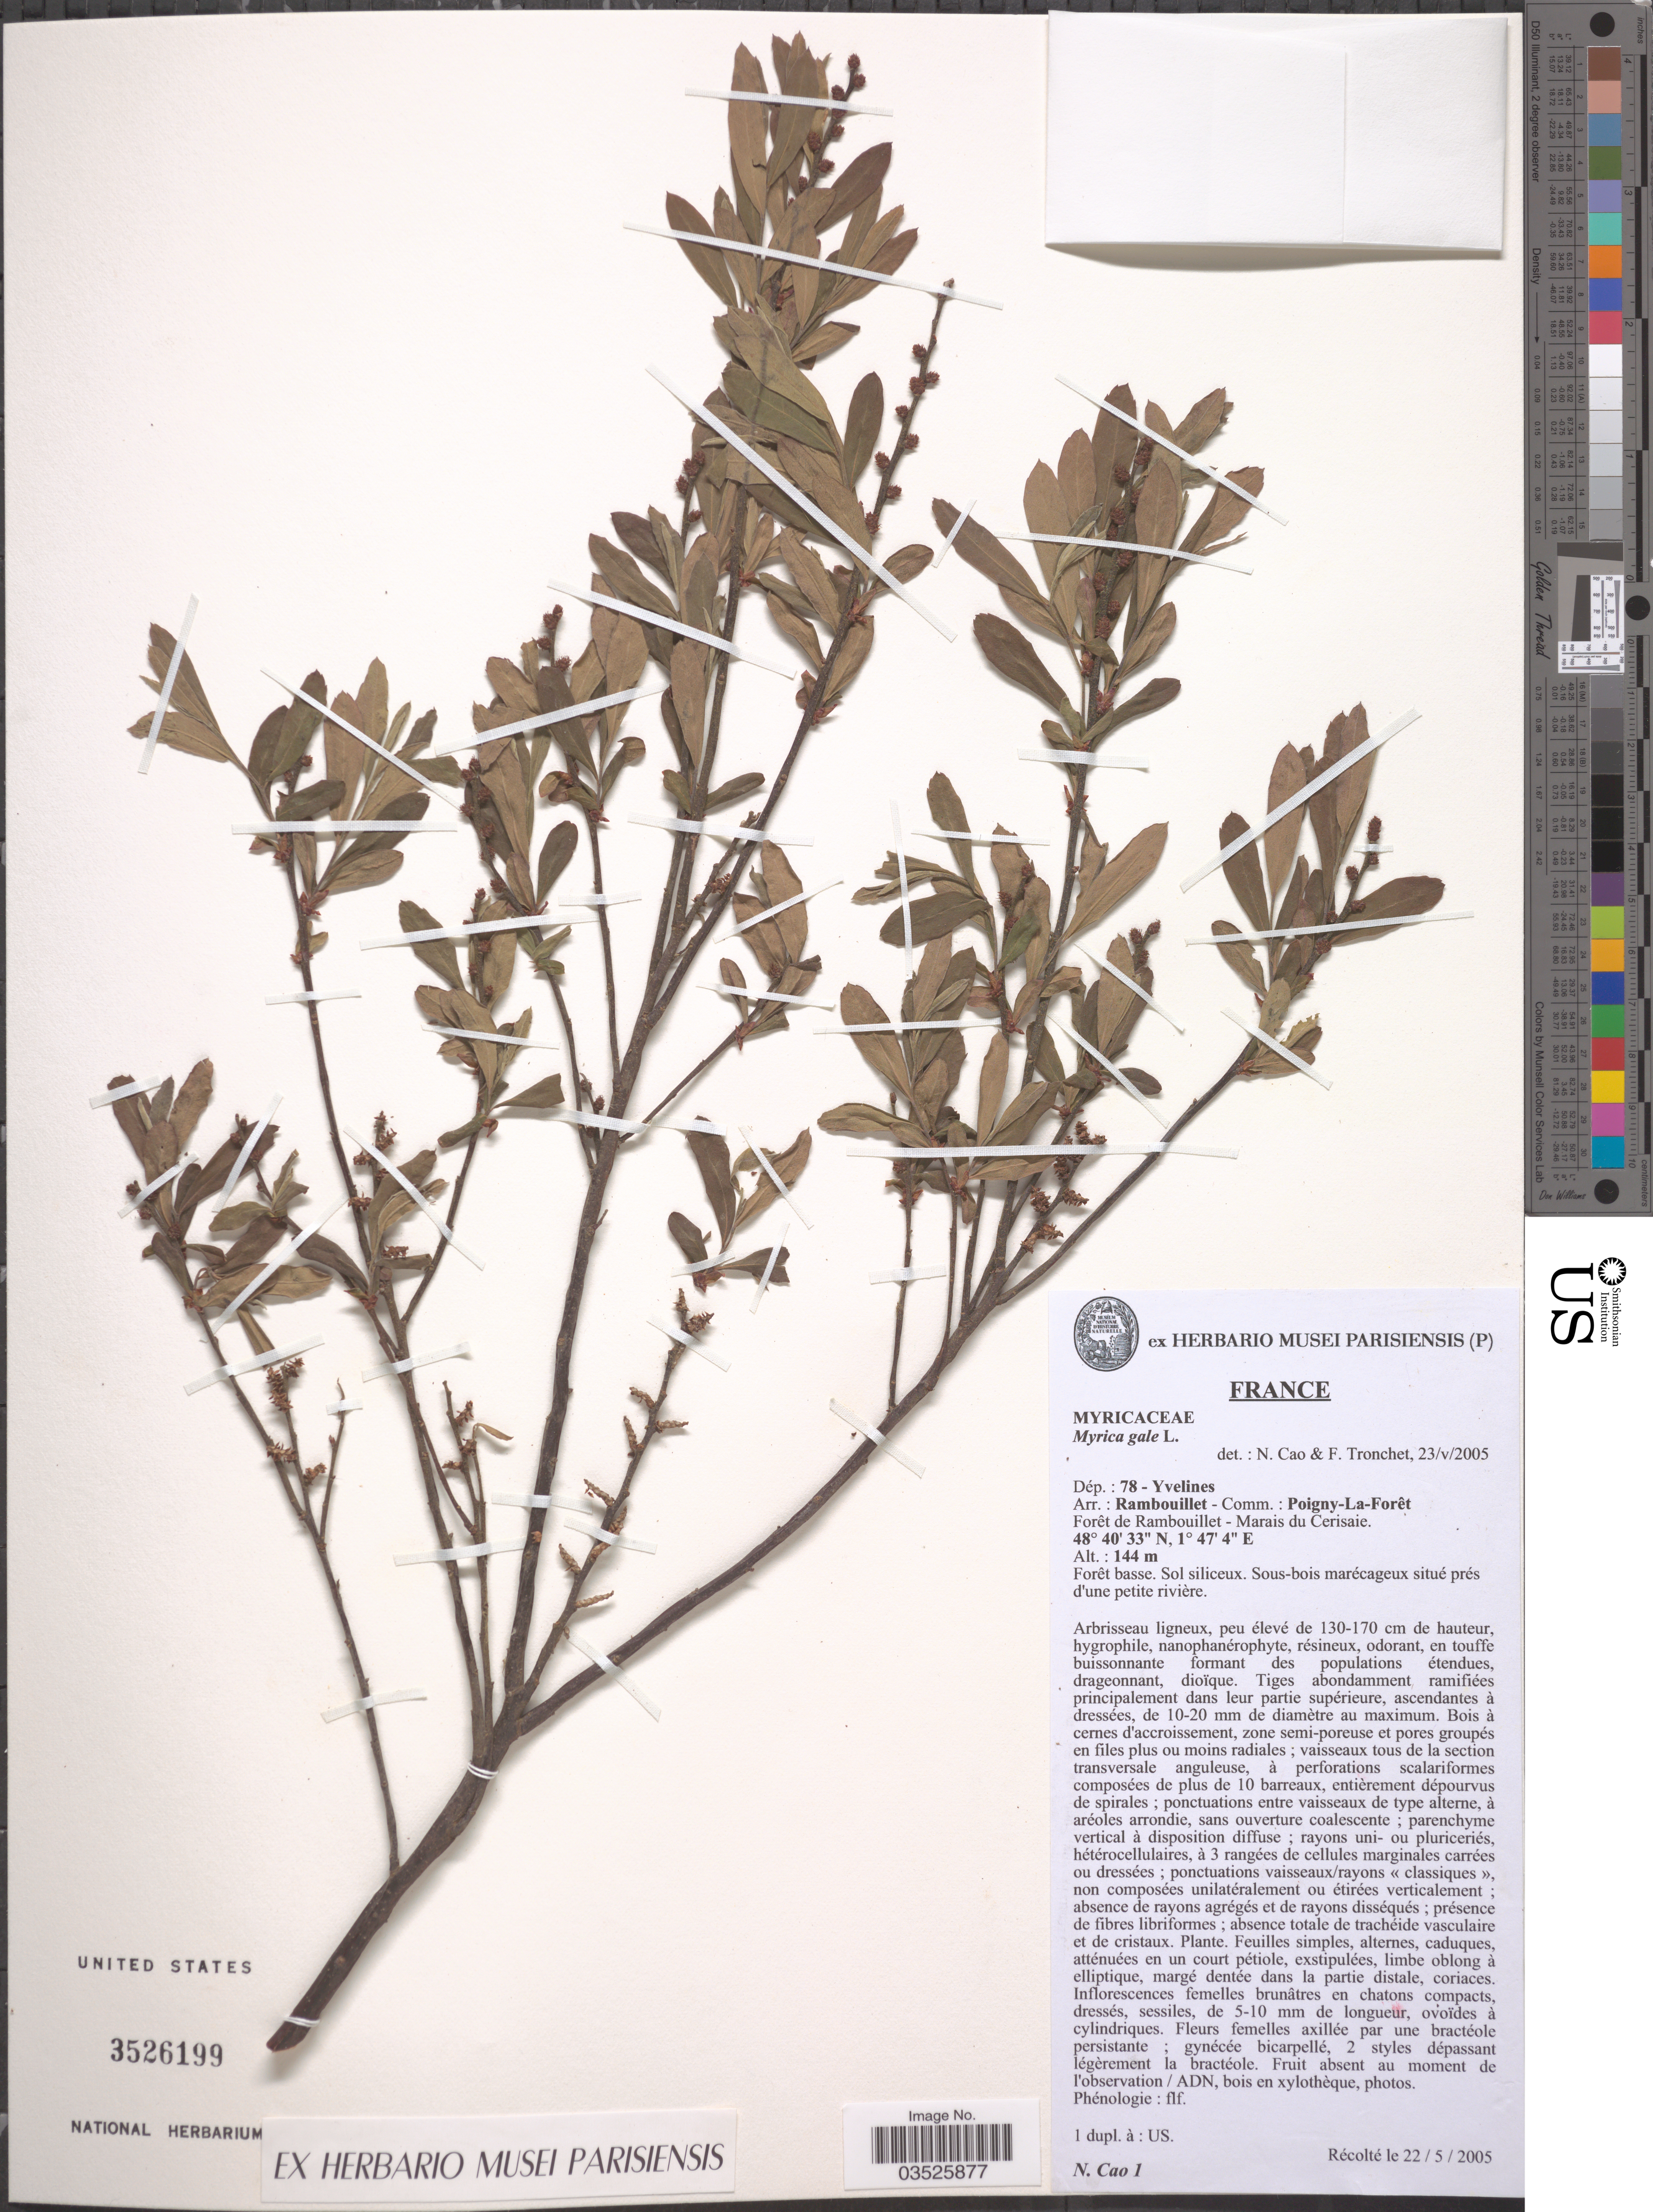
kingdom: Plantae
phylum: Tracheophyta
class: Magnoliopsida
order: Fagales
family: Myricaceae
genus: Myrica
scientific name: Myrica gale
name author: L.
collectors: N. Cao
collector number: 1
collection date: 2005-05-22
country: France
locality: Dép: 78 - Yvelines. [unsure placement] Arr.: Rambouillet - Comm.: Poigny-La-Forêt. Forêt de Rambouillet - Marais du Cerisaie.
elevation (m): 144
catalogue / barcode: US 3526199